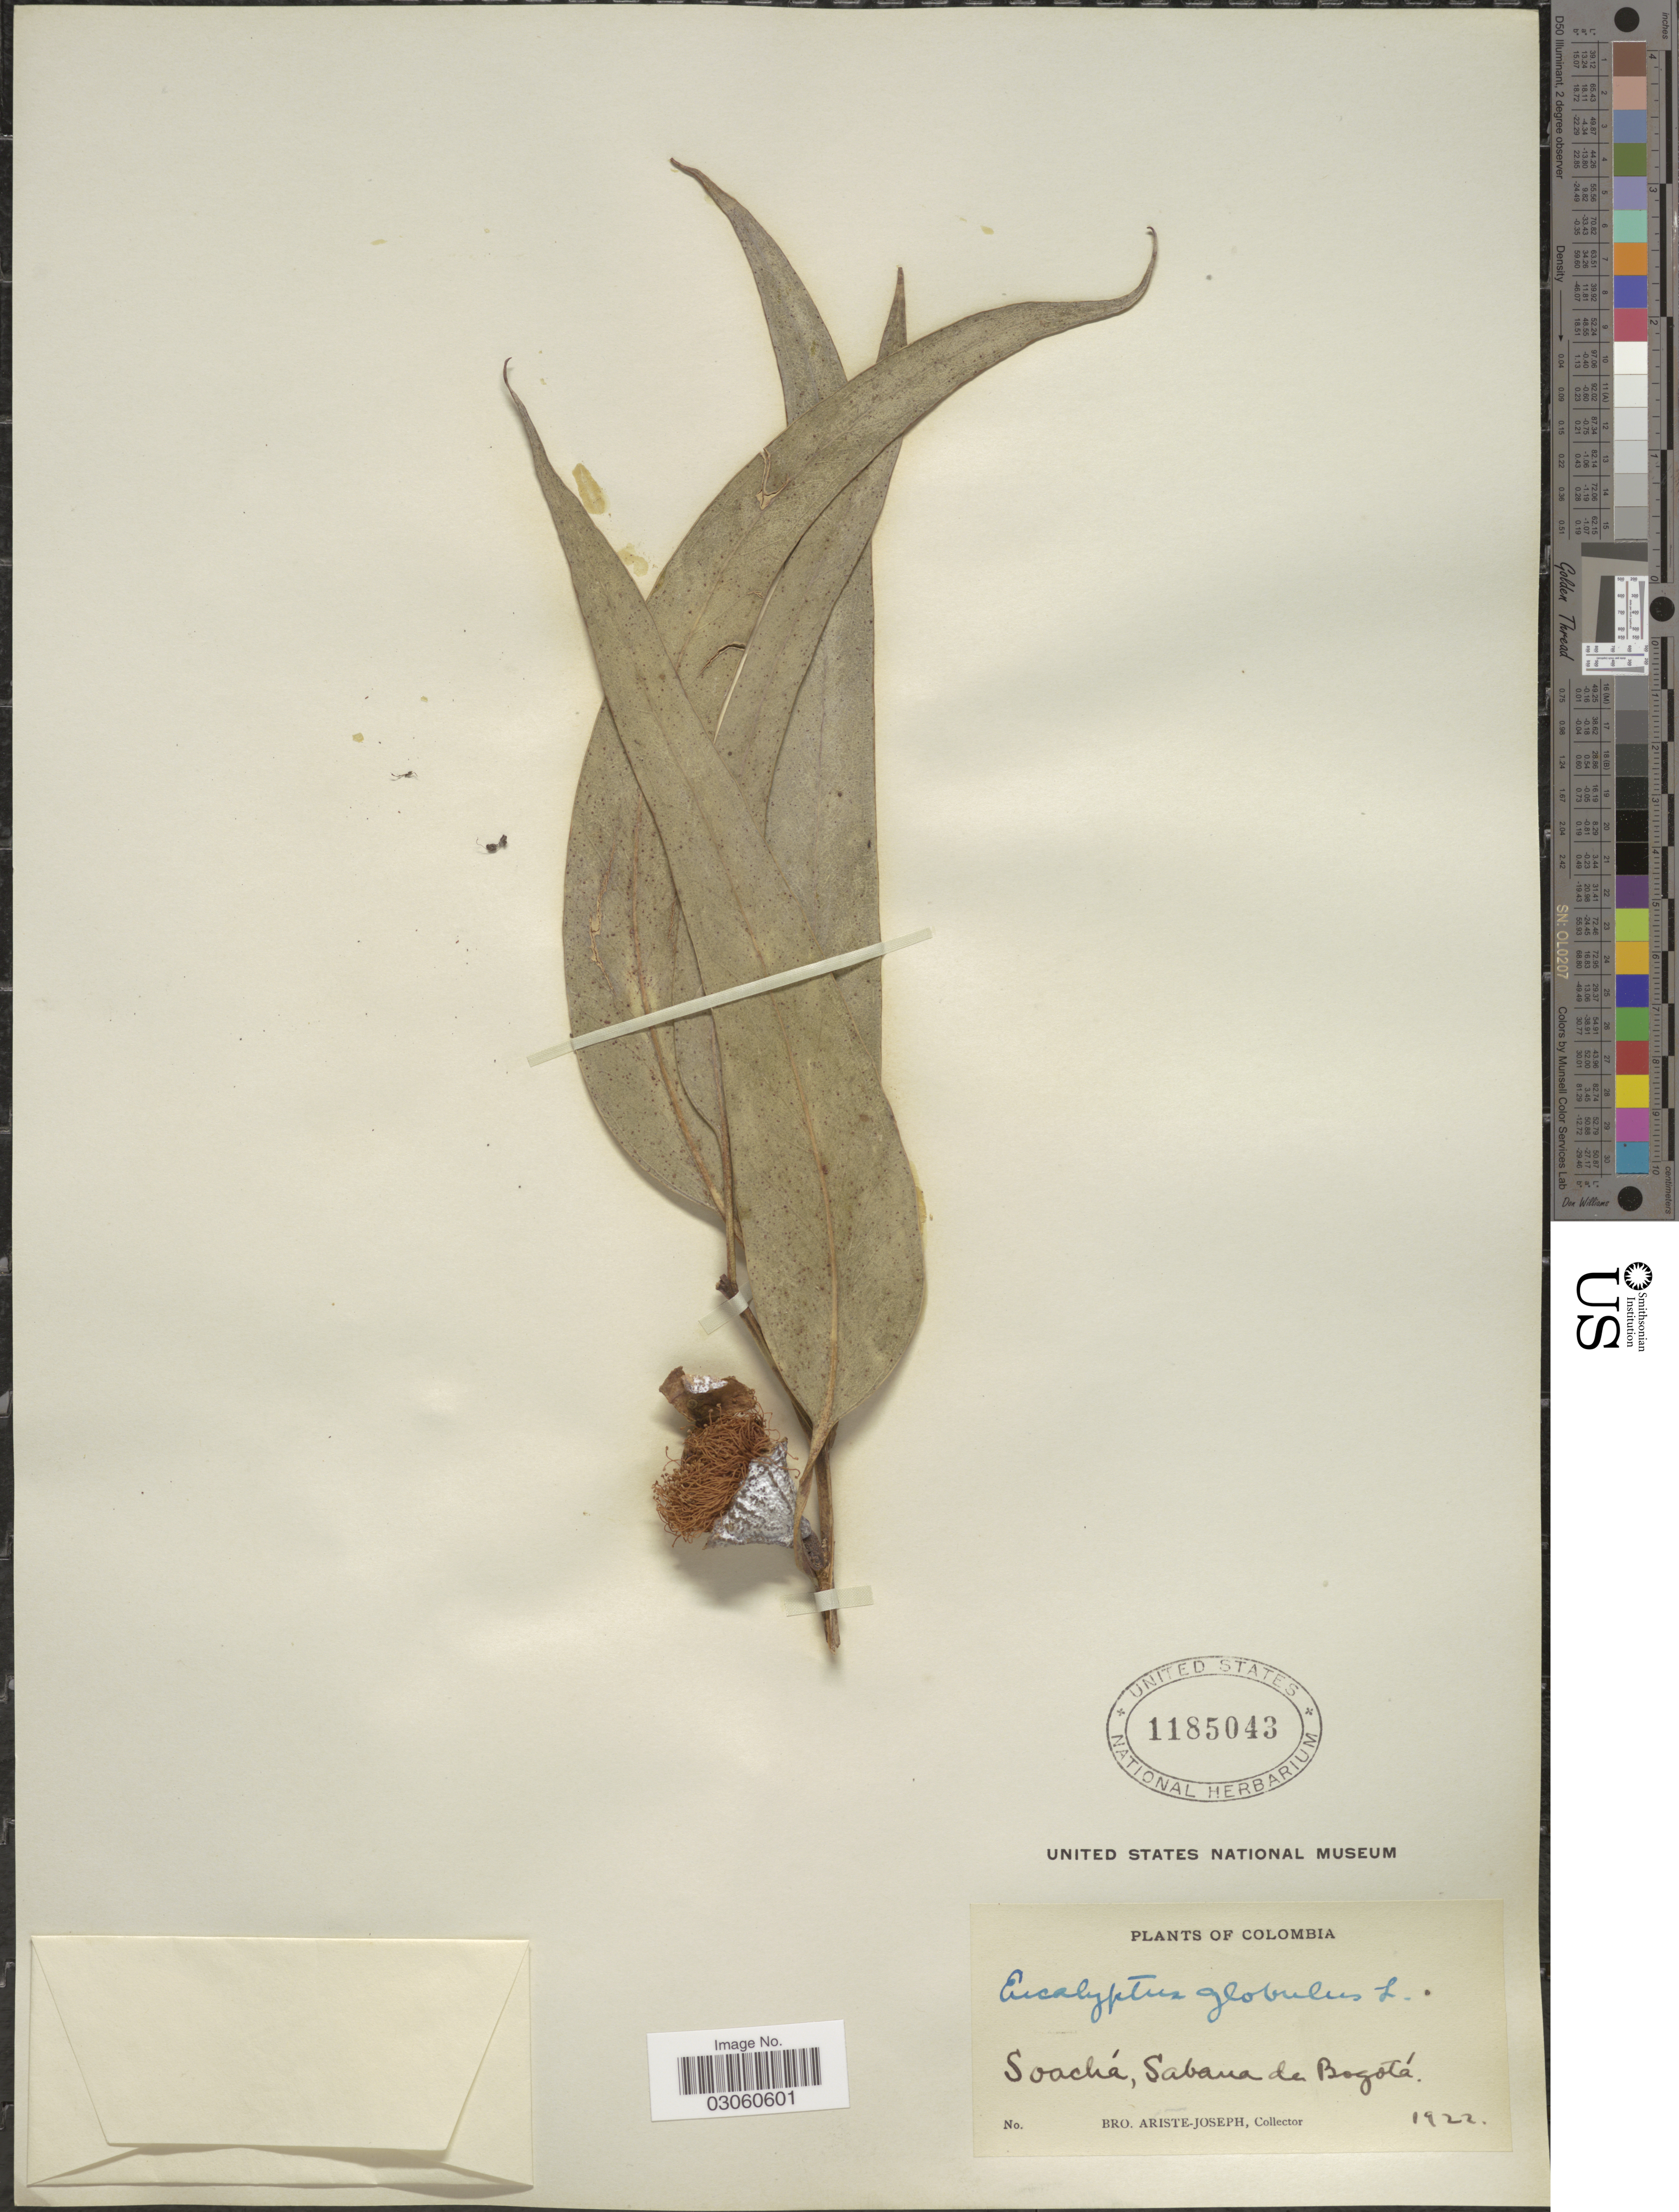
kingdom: Plantae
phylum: Tracheophyta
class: Magnoliopsida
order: Myrtales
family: Myrtaceae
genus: Eucalyptus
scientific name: Eucalyptus globulus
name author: Labill.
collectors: Bro. Ariste-Joseph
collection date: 1922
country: Colombia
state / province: Bogota D.C.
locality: Soachá, Sabana de Bogotá.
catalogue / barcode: US 1185043